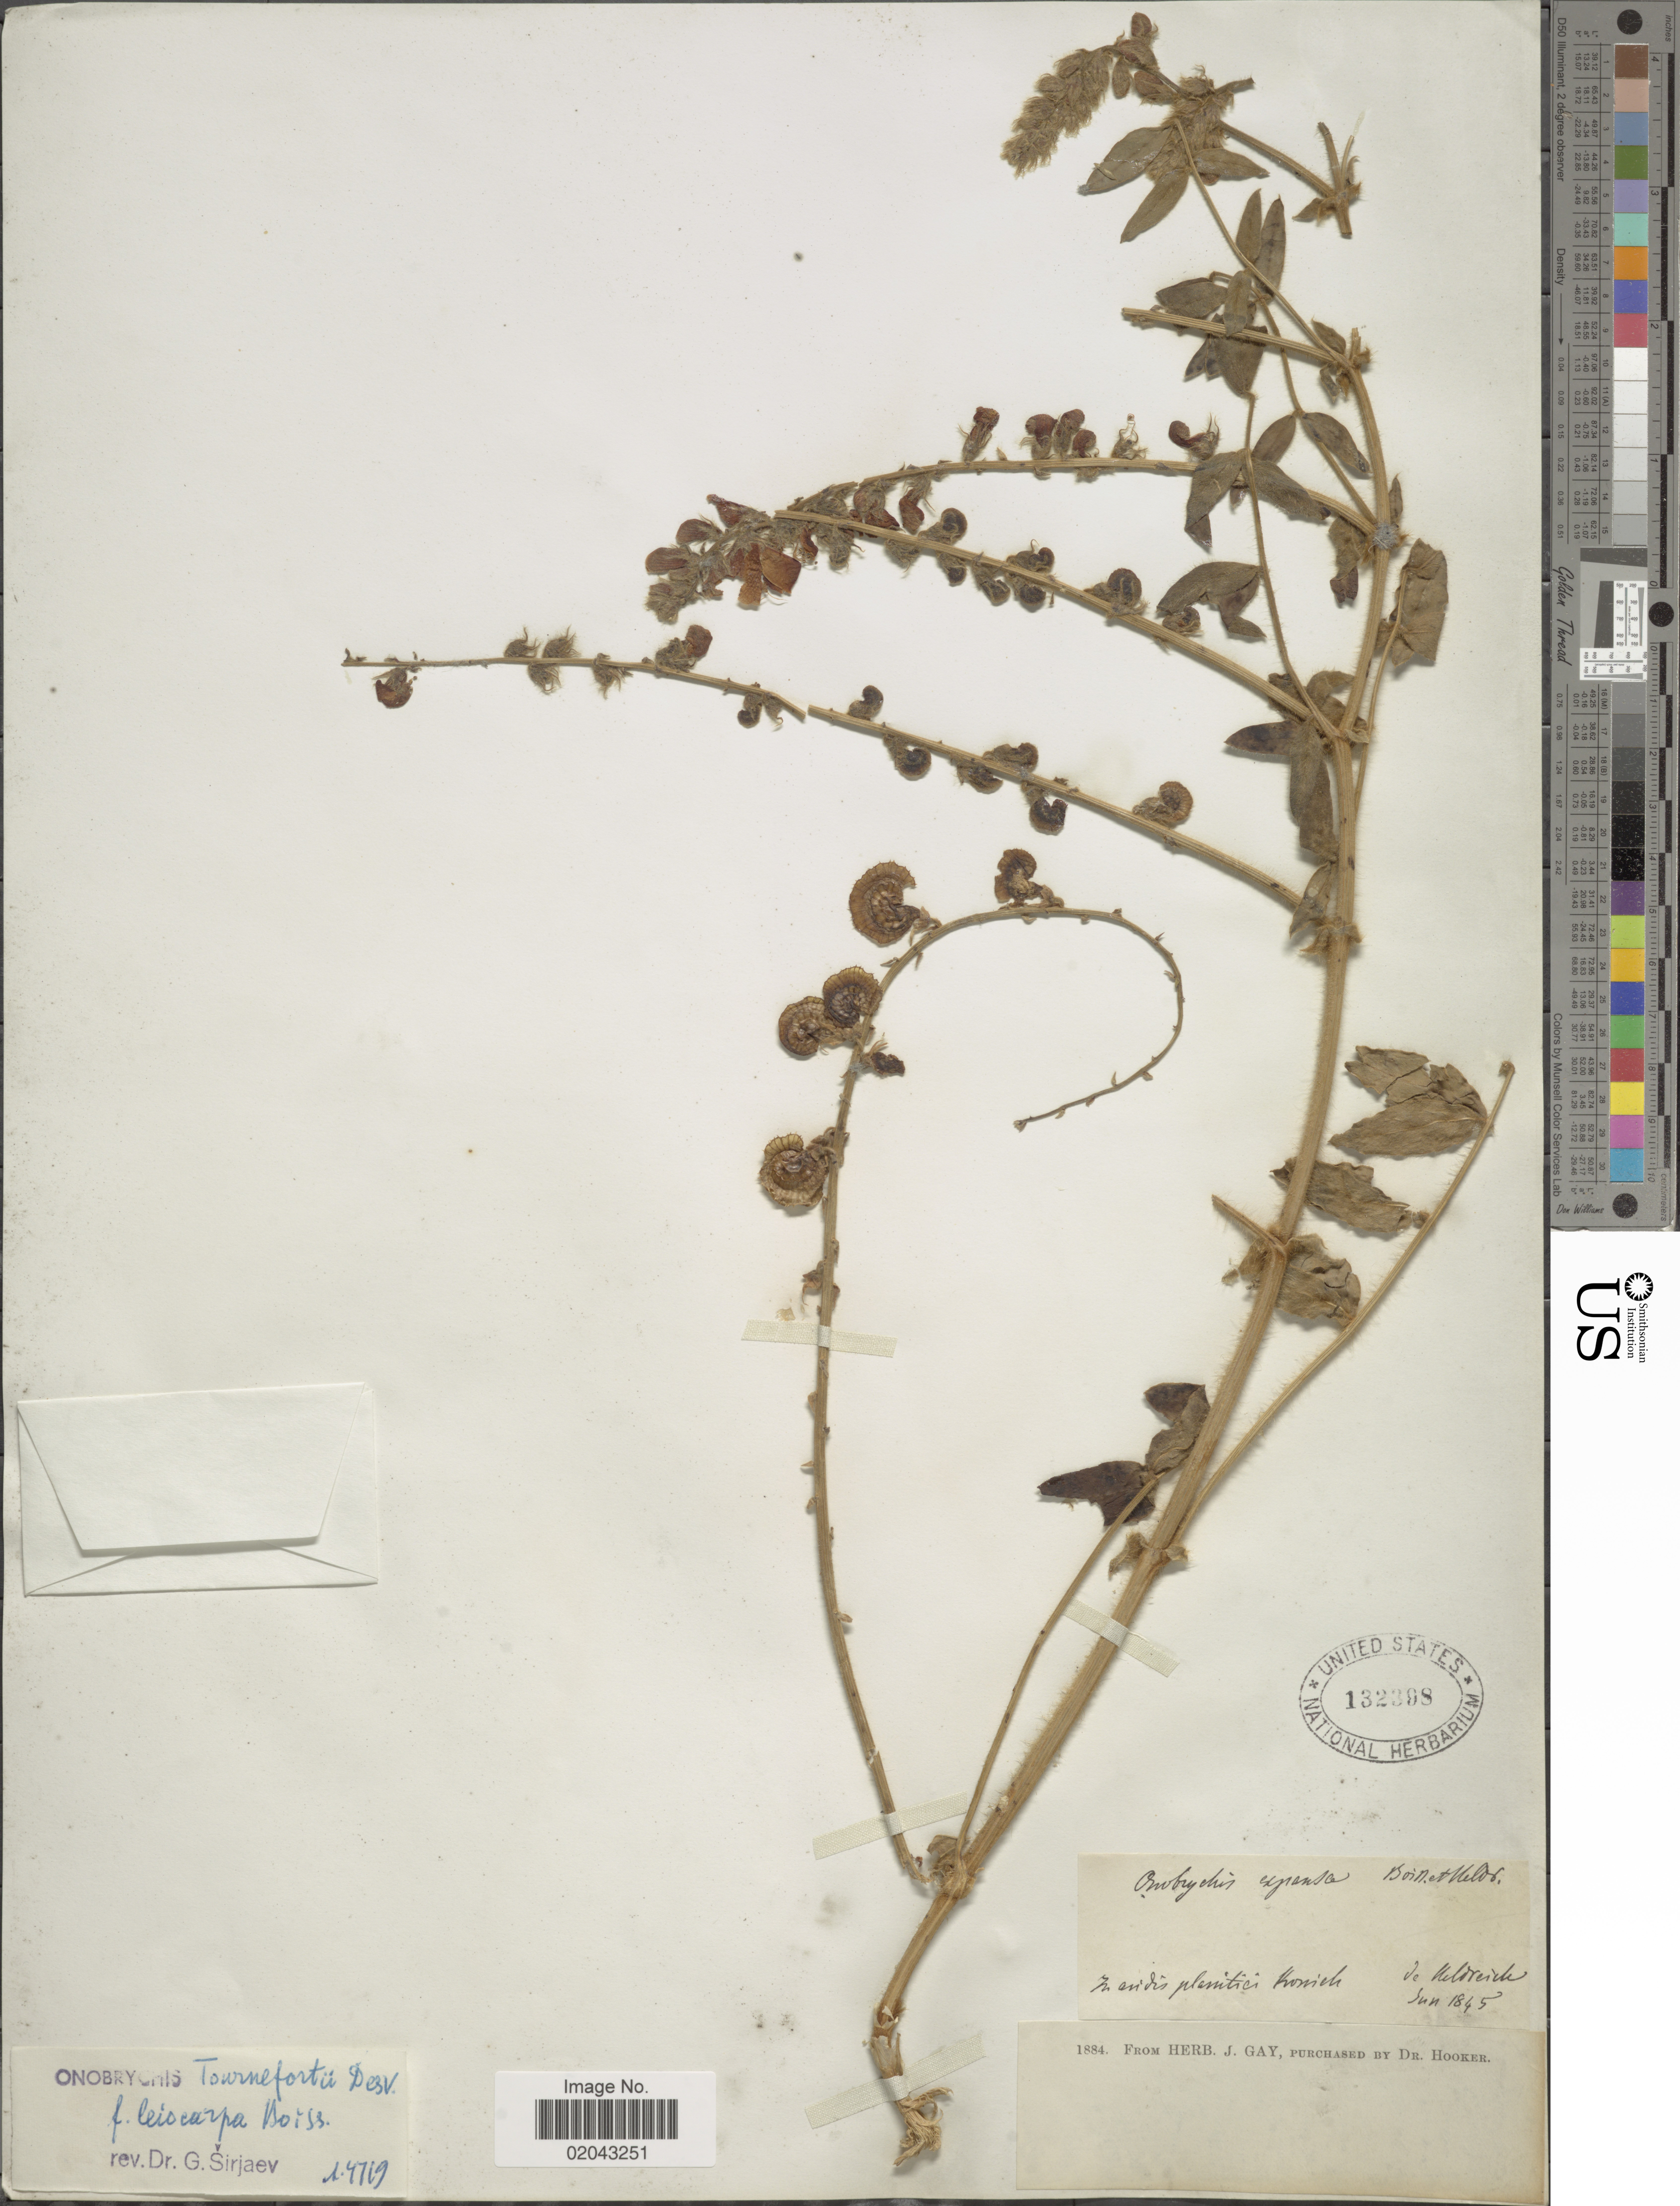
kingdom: Plantae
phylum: Tracheophyta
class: Magnoliopsida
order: Fabales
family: Fabaceae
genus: Onobrychis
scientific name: Onobrychis tournefortii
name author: Desv.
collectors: -. De Heldreich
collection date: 1845-06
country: Turkey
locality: In aridis planitiei Konieh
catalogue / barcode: US 132398